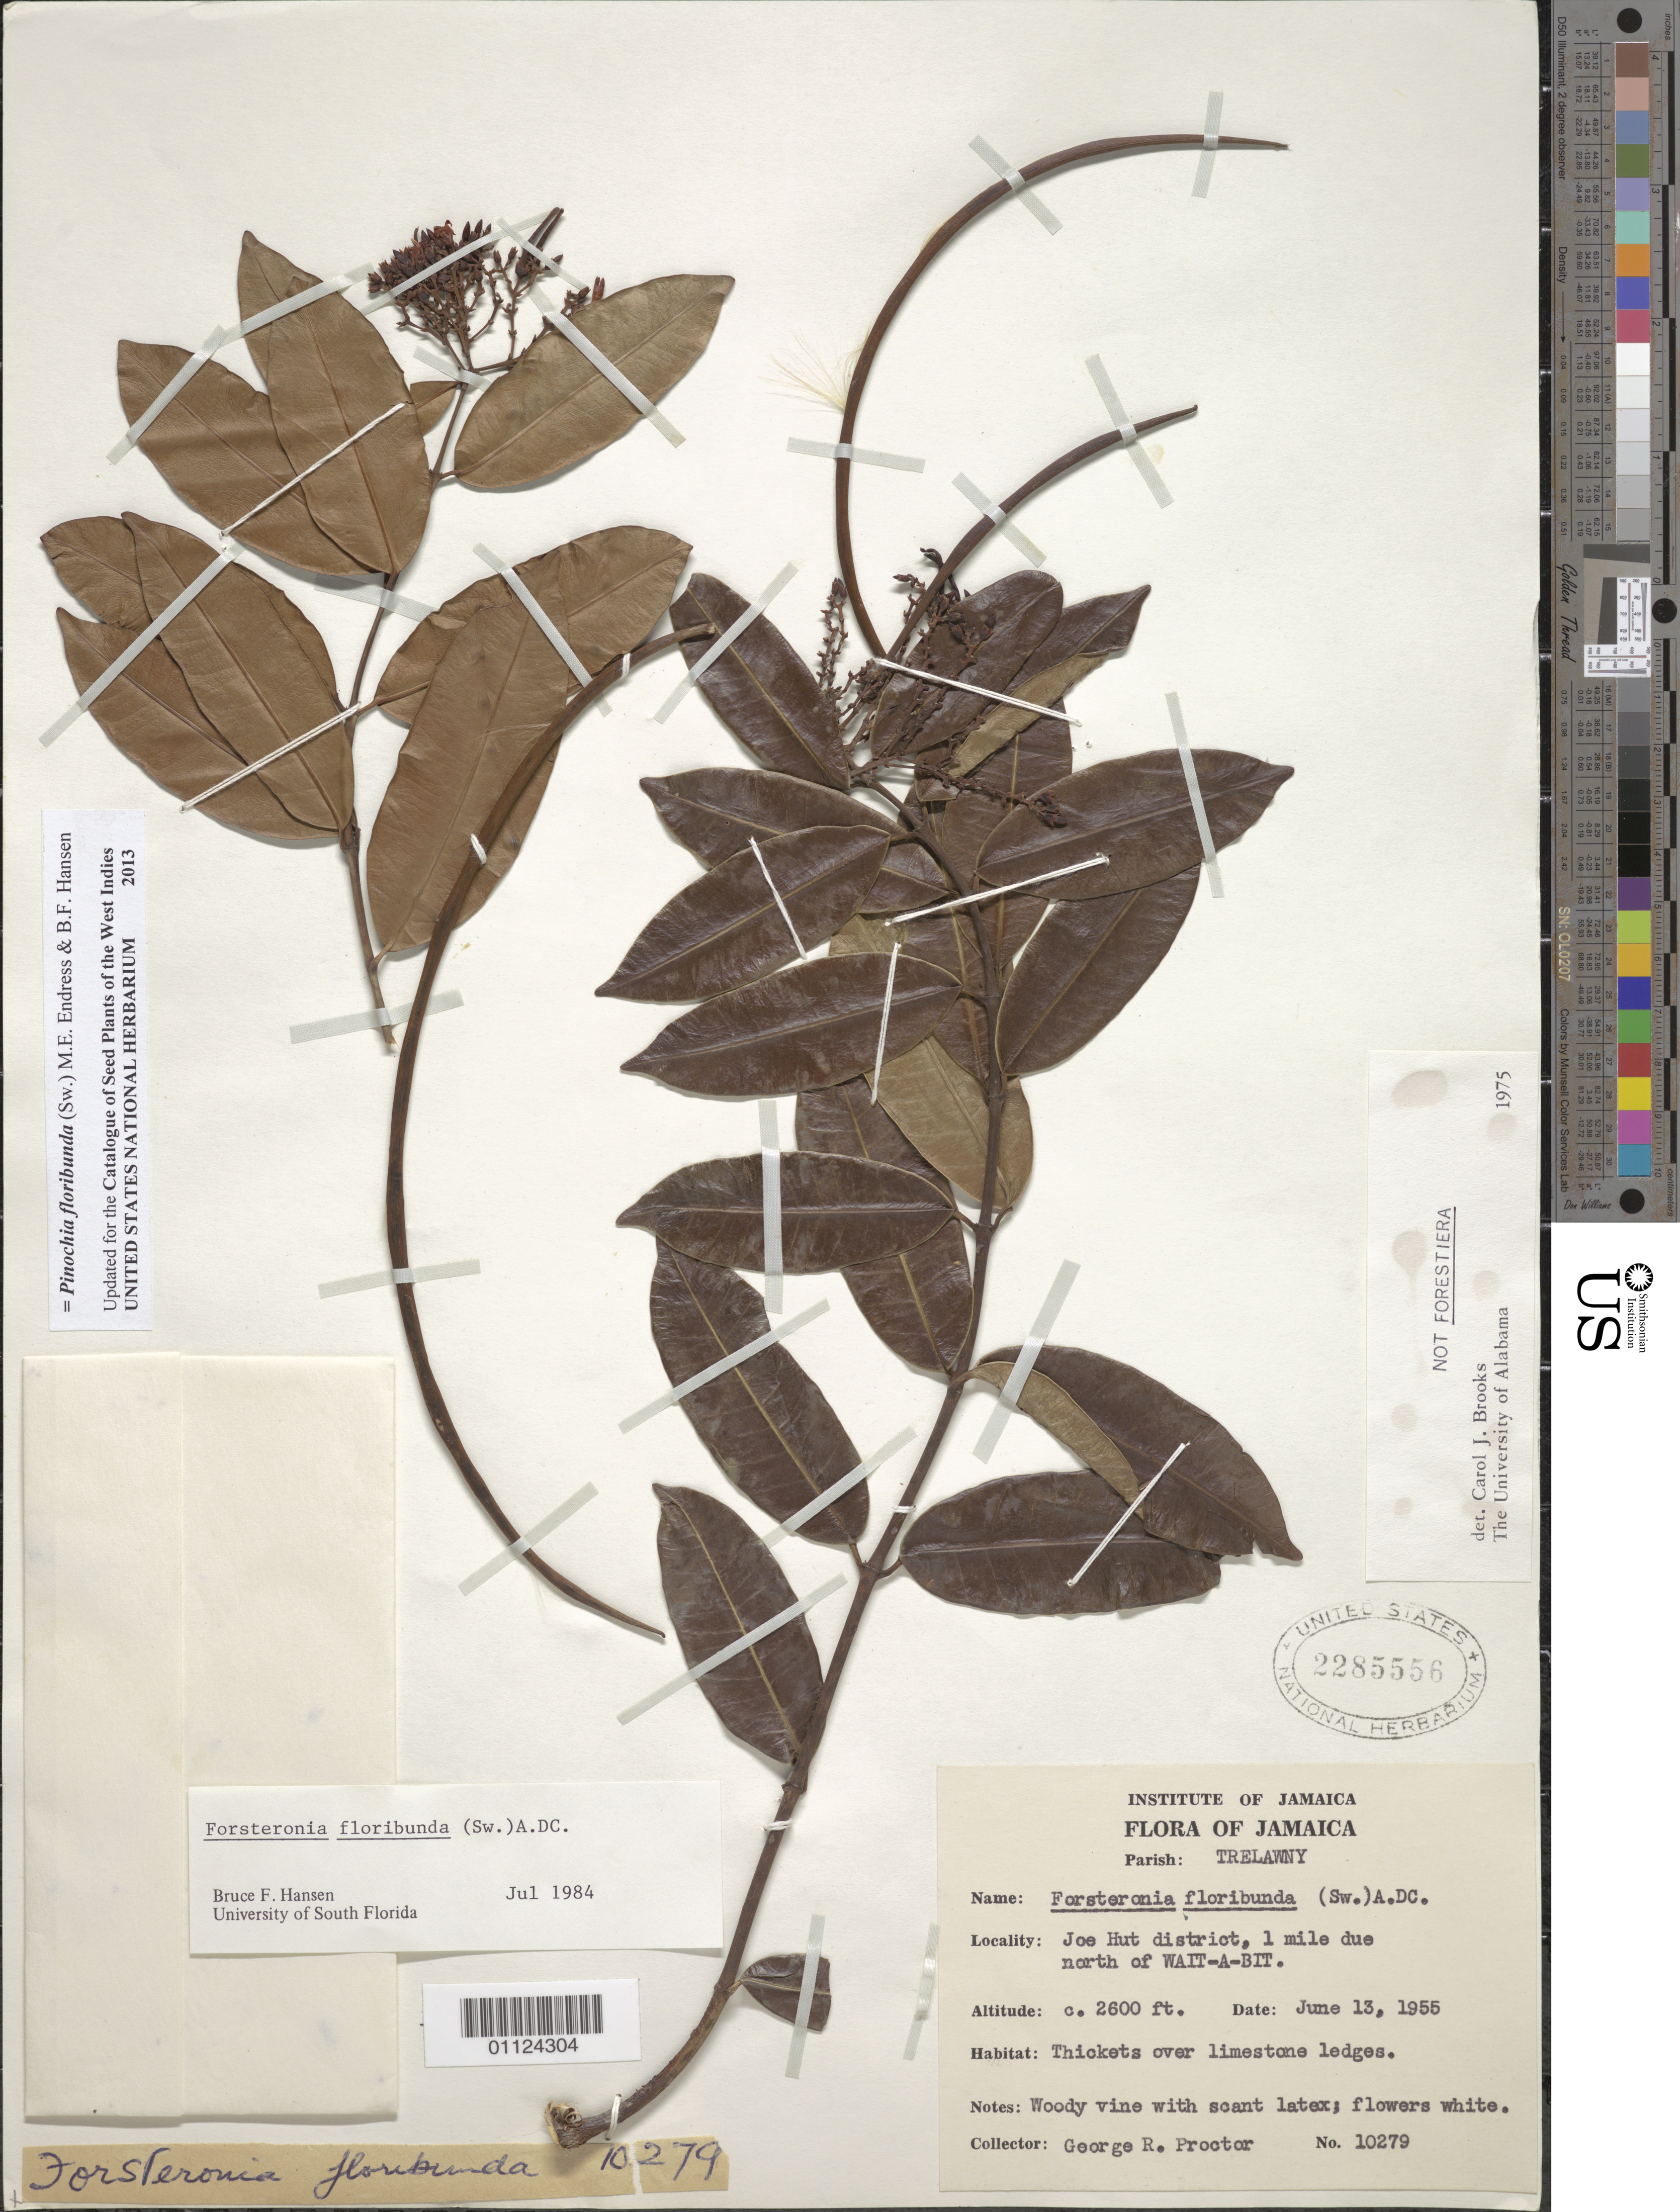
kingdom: Plantae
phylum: Tracheophyta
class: Magnoliopsida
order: Gentianales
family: Apocynaceae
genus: Pinochia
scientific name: Pinochia floribunda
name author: (Sw.) M.E. Endress & B.F. Hansen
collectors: G. Proctor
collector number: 10279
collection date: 1955-06-13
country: Jamaica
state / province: Trelawny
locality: Joe Hut district, 1 mile due N of Wait-a-Bit.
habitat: Thickets over limestone ledges.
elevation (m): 792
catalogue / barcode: US 2285556